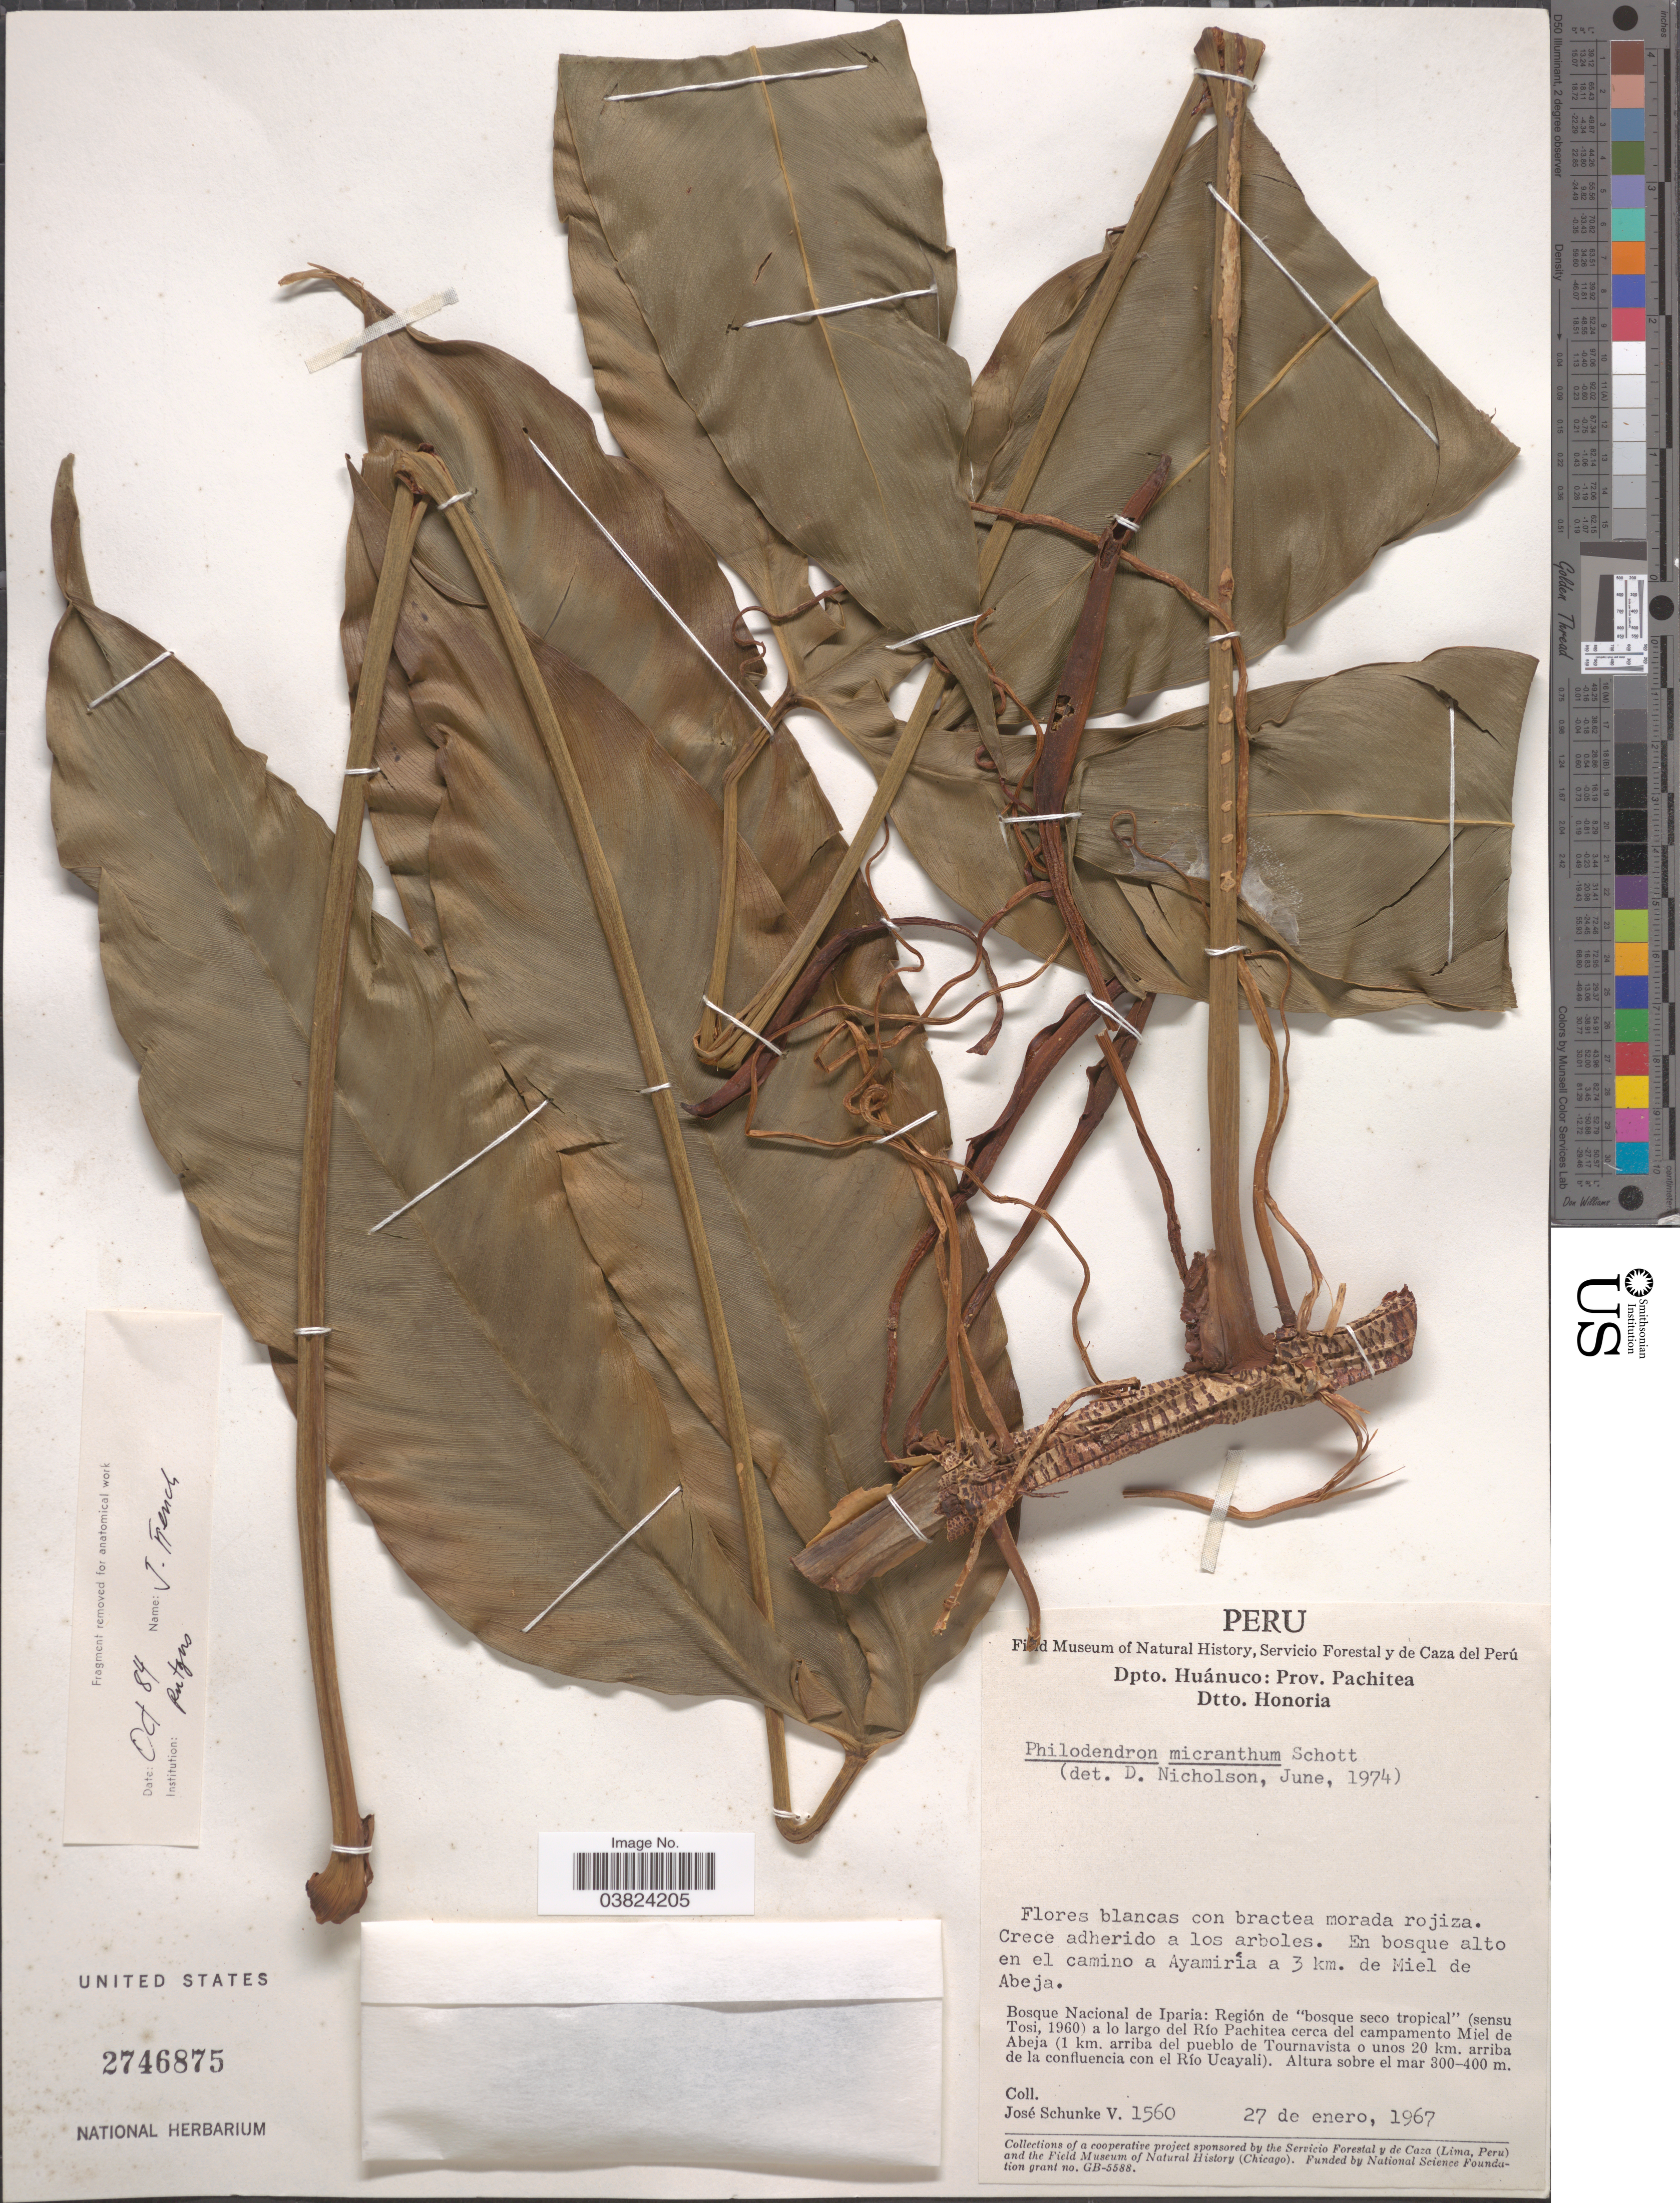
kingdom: Plantae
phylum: Tracheophyta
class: Liliopsida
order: Alismatales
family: Araceae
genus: Philodendron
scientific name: Philodendron micranthum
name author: Poepp. ex Schott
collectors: J. Schunke Vigo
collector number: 1560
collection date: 1967-01-27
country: Peru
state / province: Huánuco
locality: Dpto. Huánuco: Prov. Pachitea. Dtto. Honoria. En bosque alto en el camino a Ayamiría a 3 km. de Miel de Abeja. Bosque Nacional de Iparia: Región de 'bosque seco tropical' (sensu Tosi, 1960) a lo largo del Río Pachitea cerca del campamento Miel de Abeja (1 km. arriba del pueblo de Tournavista o unos 20 km. arriba de la confluencia con el Río Ucayali).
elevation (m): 300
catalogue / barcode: US 2746875